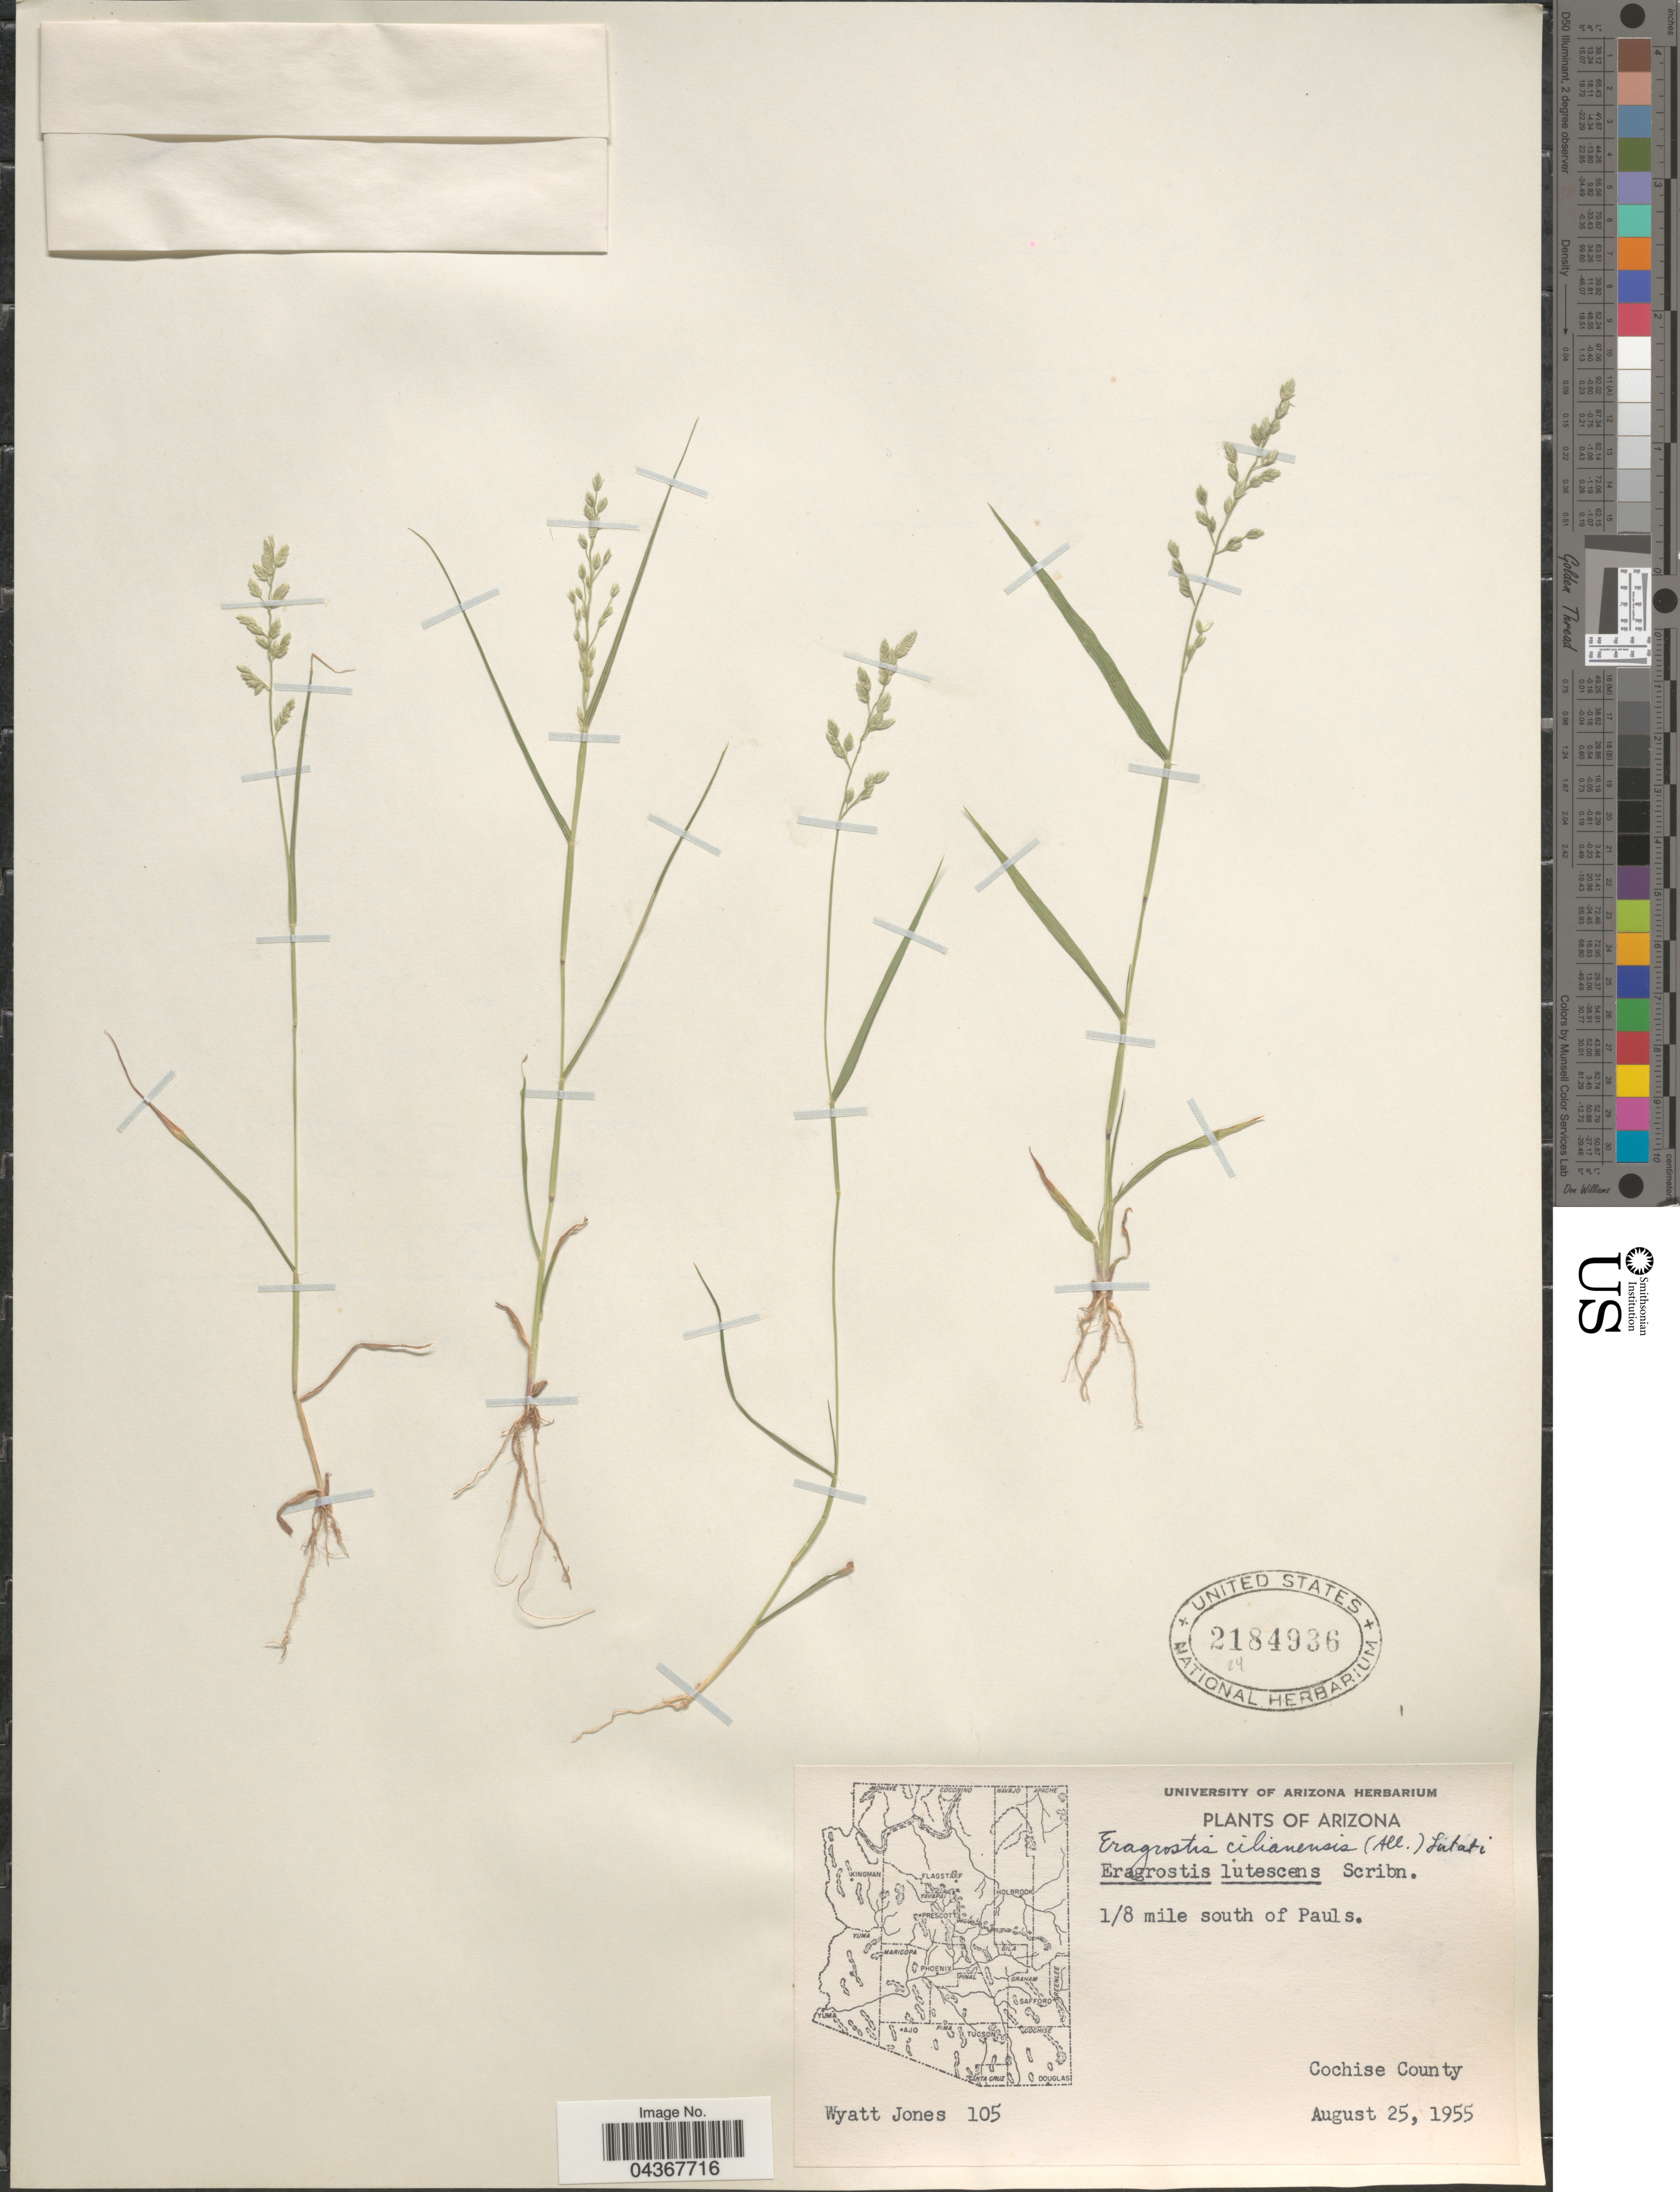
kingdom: Plantae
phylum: Tracheophyta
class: Liliopsida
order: Poales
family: Poaceae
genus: Eragrostis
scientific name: Eragrostis cilianensis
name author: (Bellardi) Vignolo ex Janch.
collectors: W. Jones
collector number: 105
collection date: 1955-08-25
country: United States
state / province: Arizona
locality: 1/8 mile south of Pauls. Cochise County.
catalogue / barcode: US 2184936